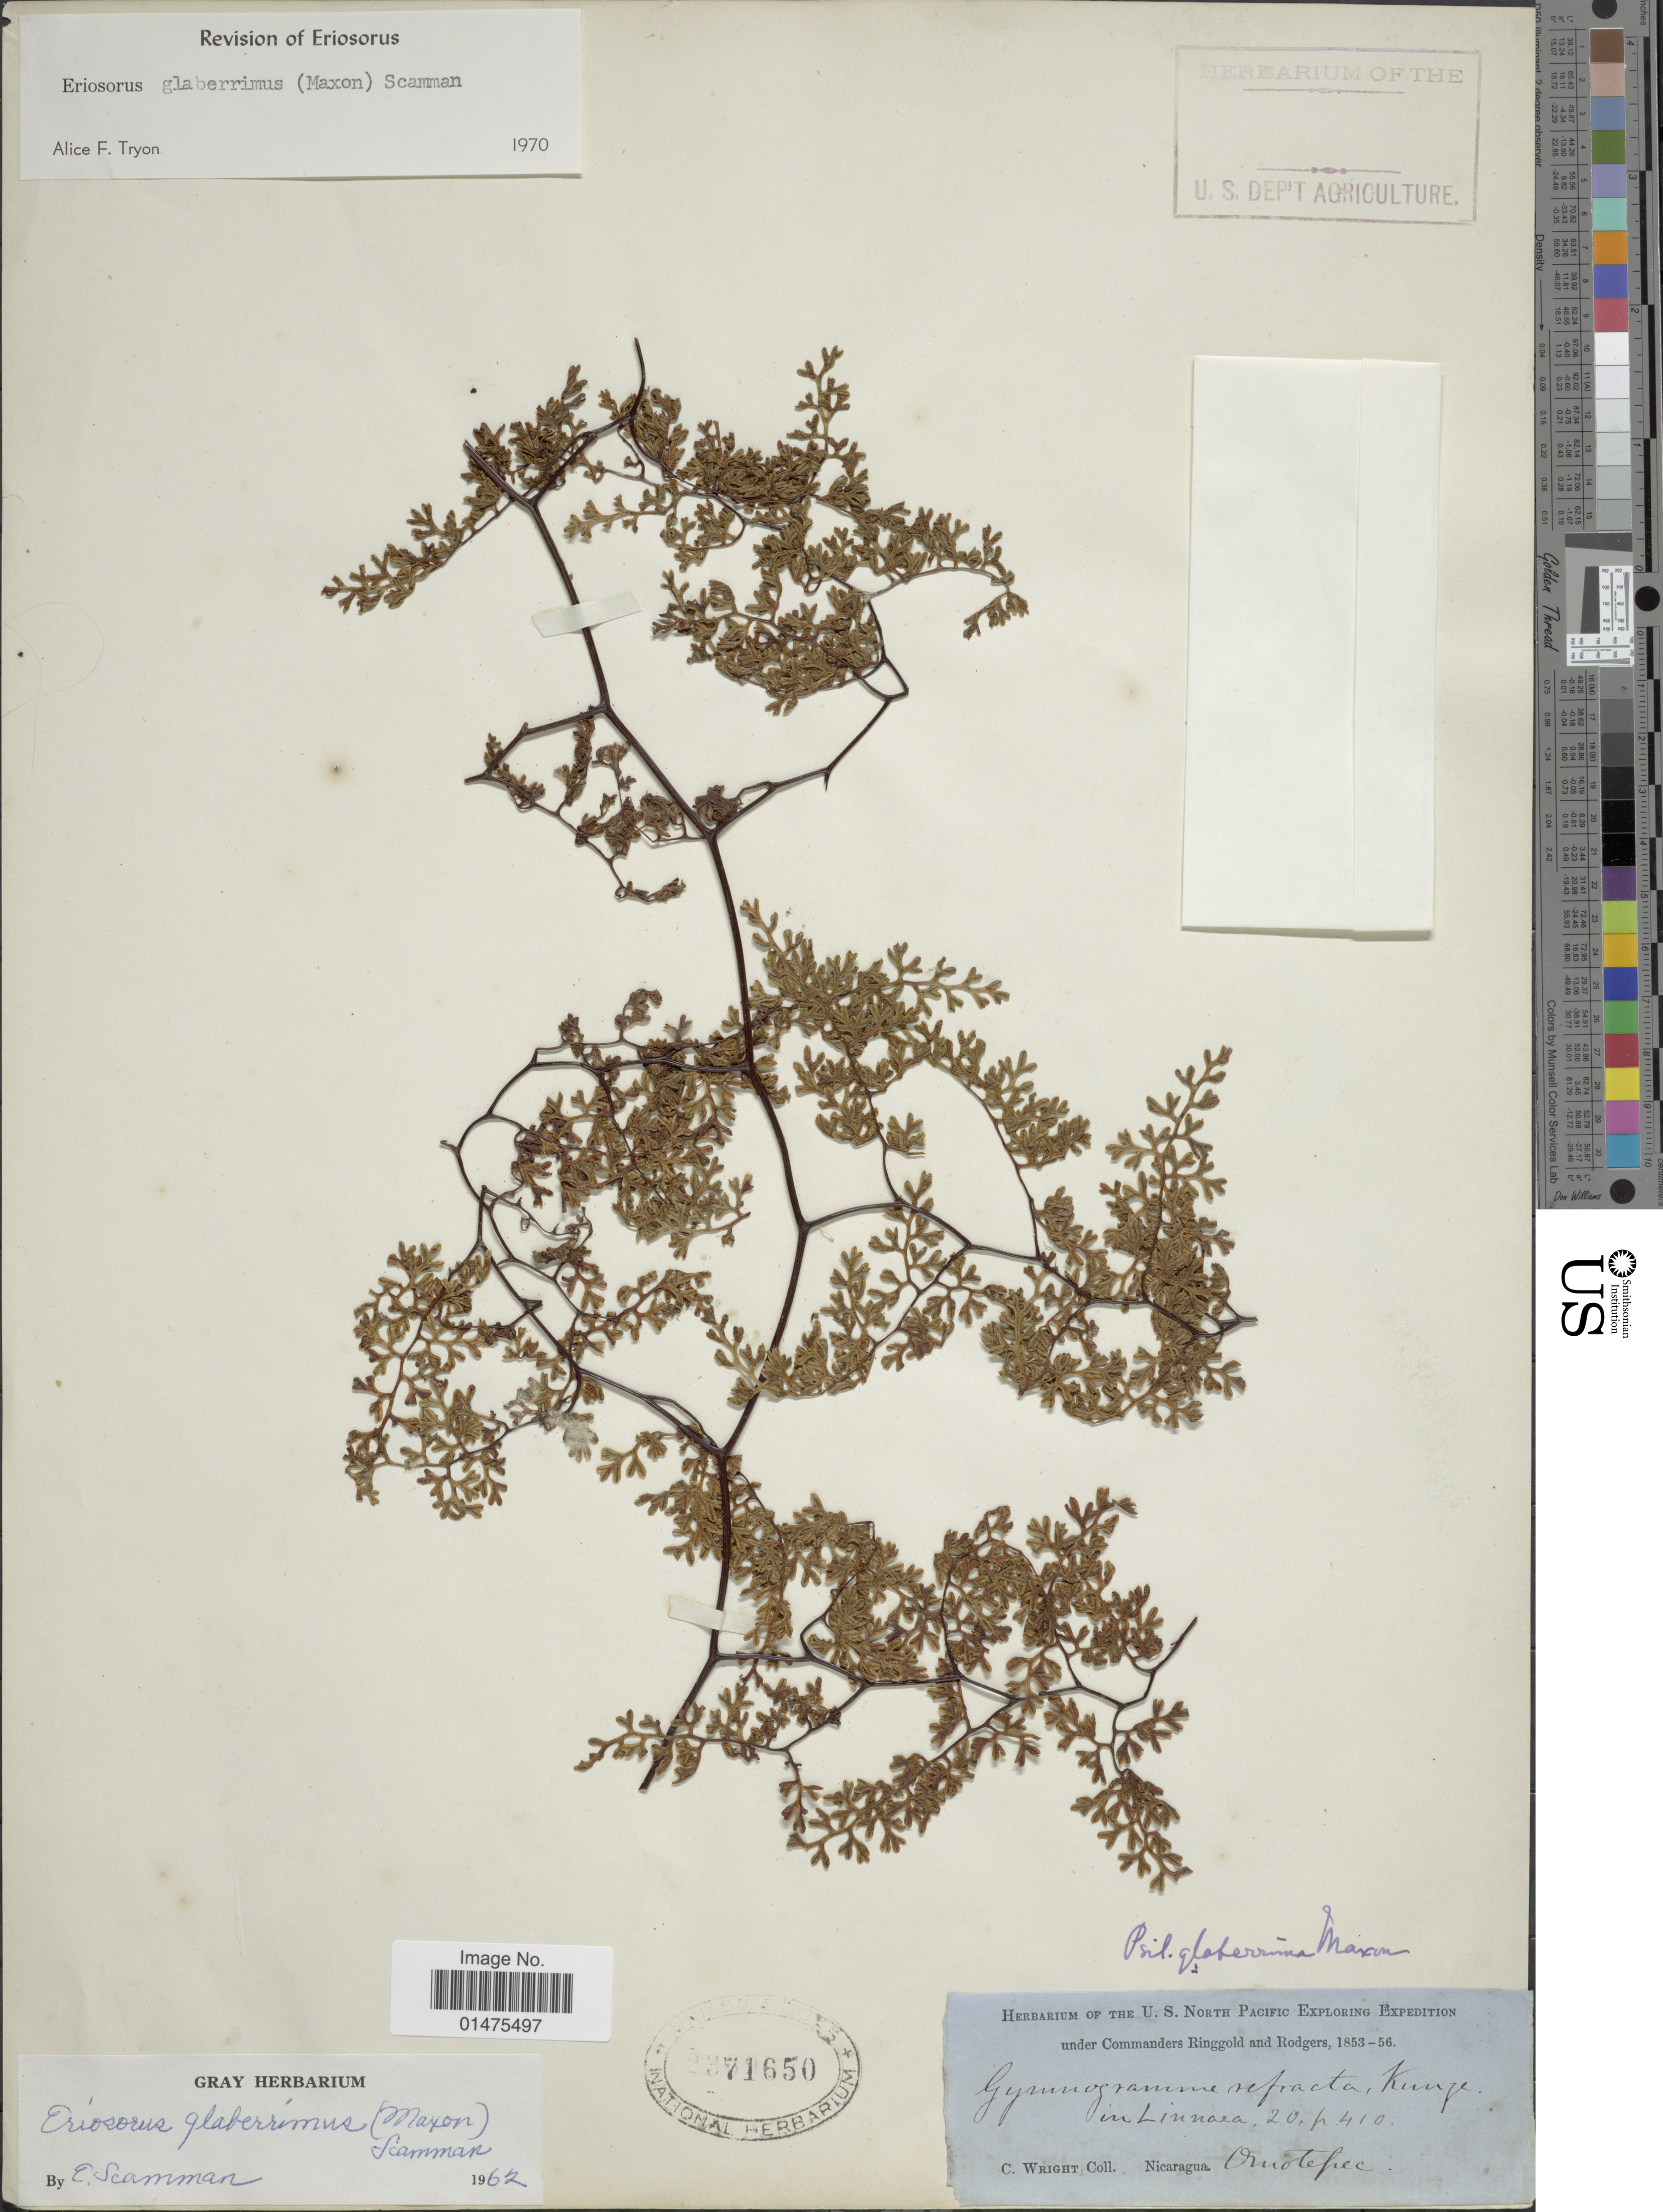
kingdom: Plantae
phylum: Tracheophyta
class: Polypodiopsida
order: Polypodiales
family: Pteridaceae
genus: Jamesonia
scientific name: Jamesonia glaberrima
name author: (Maxon) Christenh.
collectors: C. Wright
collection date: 1853/1856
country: Nicaragua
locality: Omotepec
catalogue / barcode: US 2371650